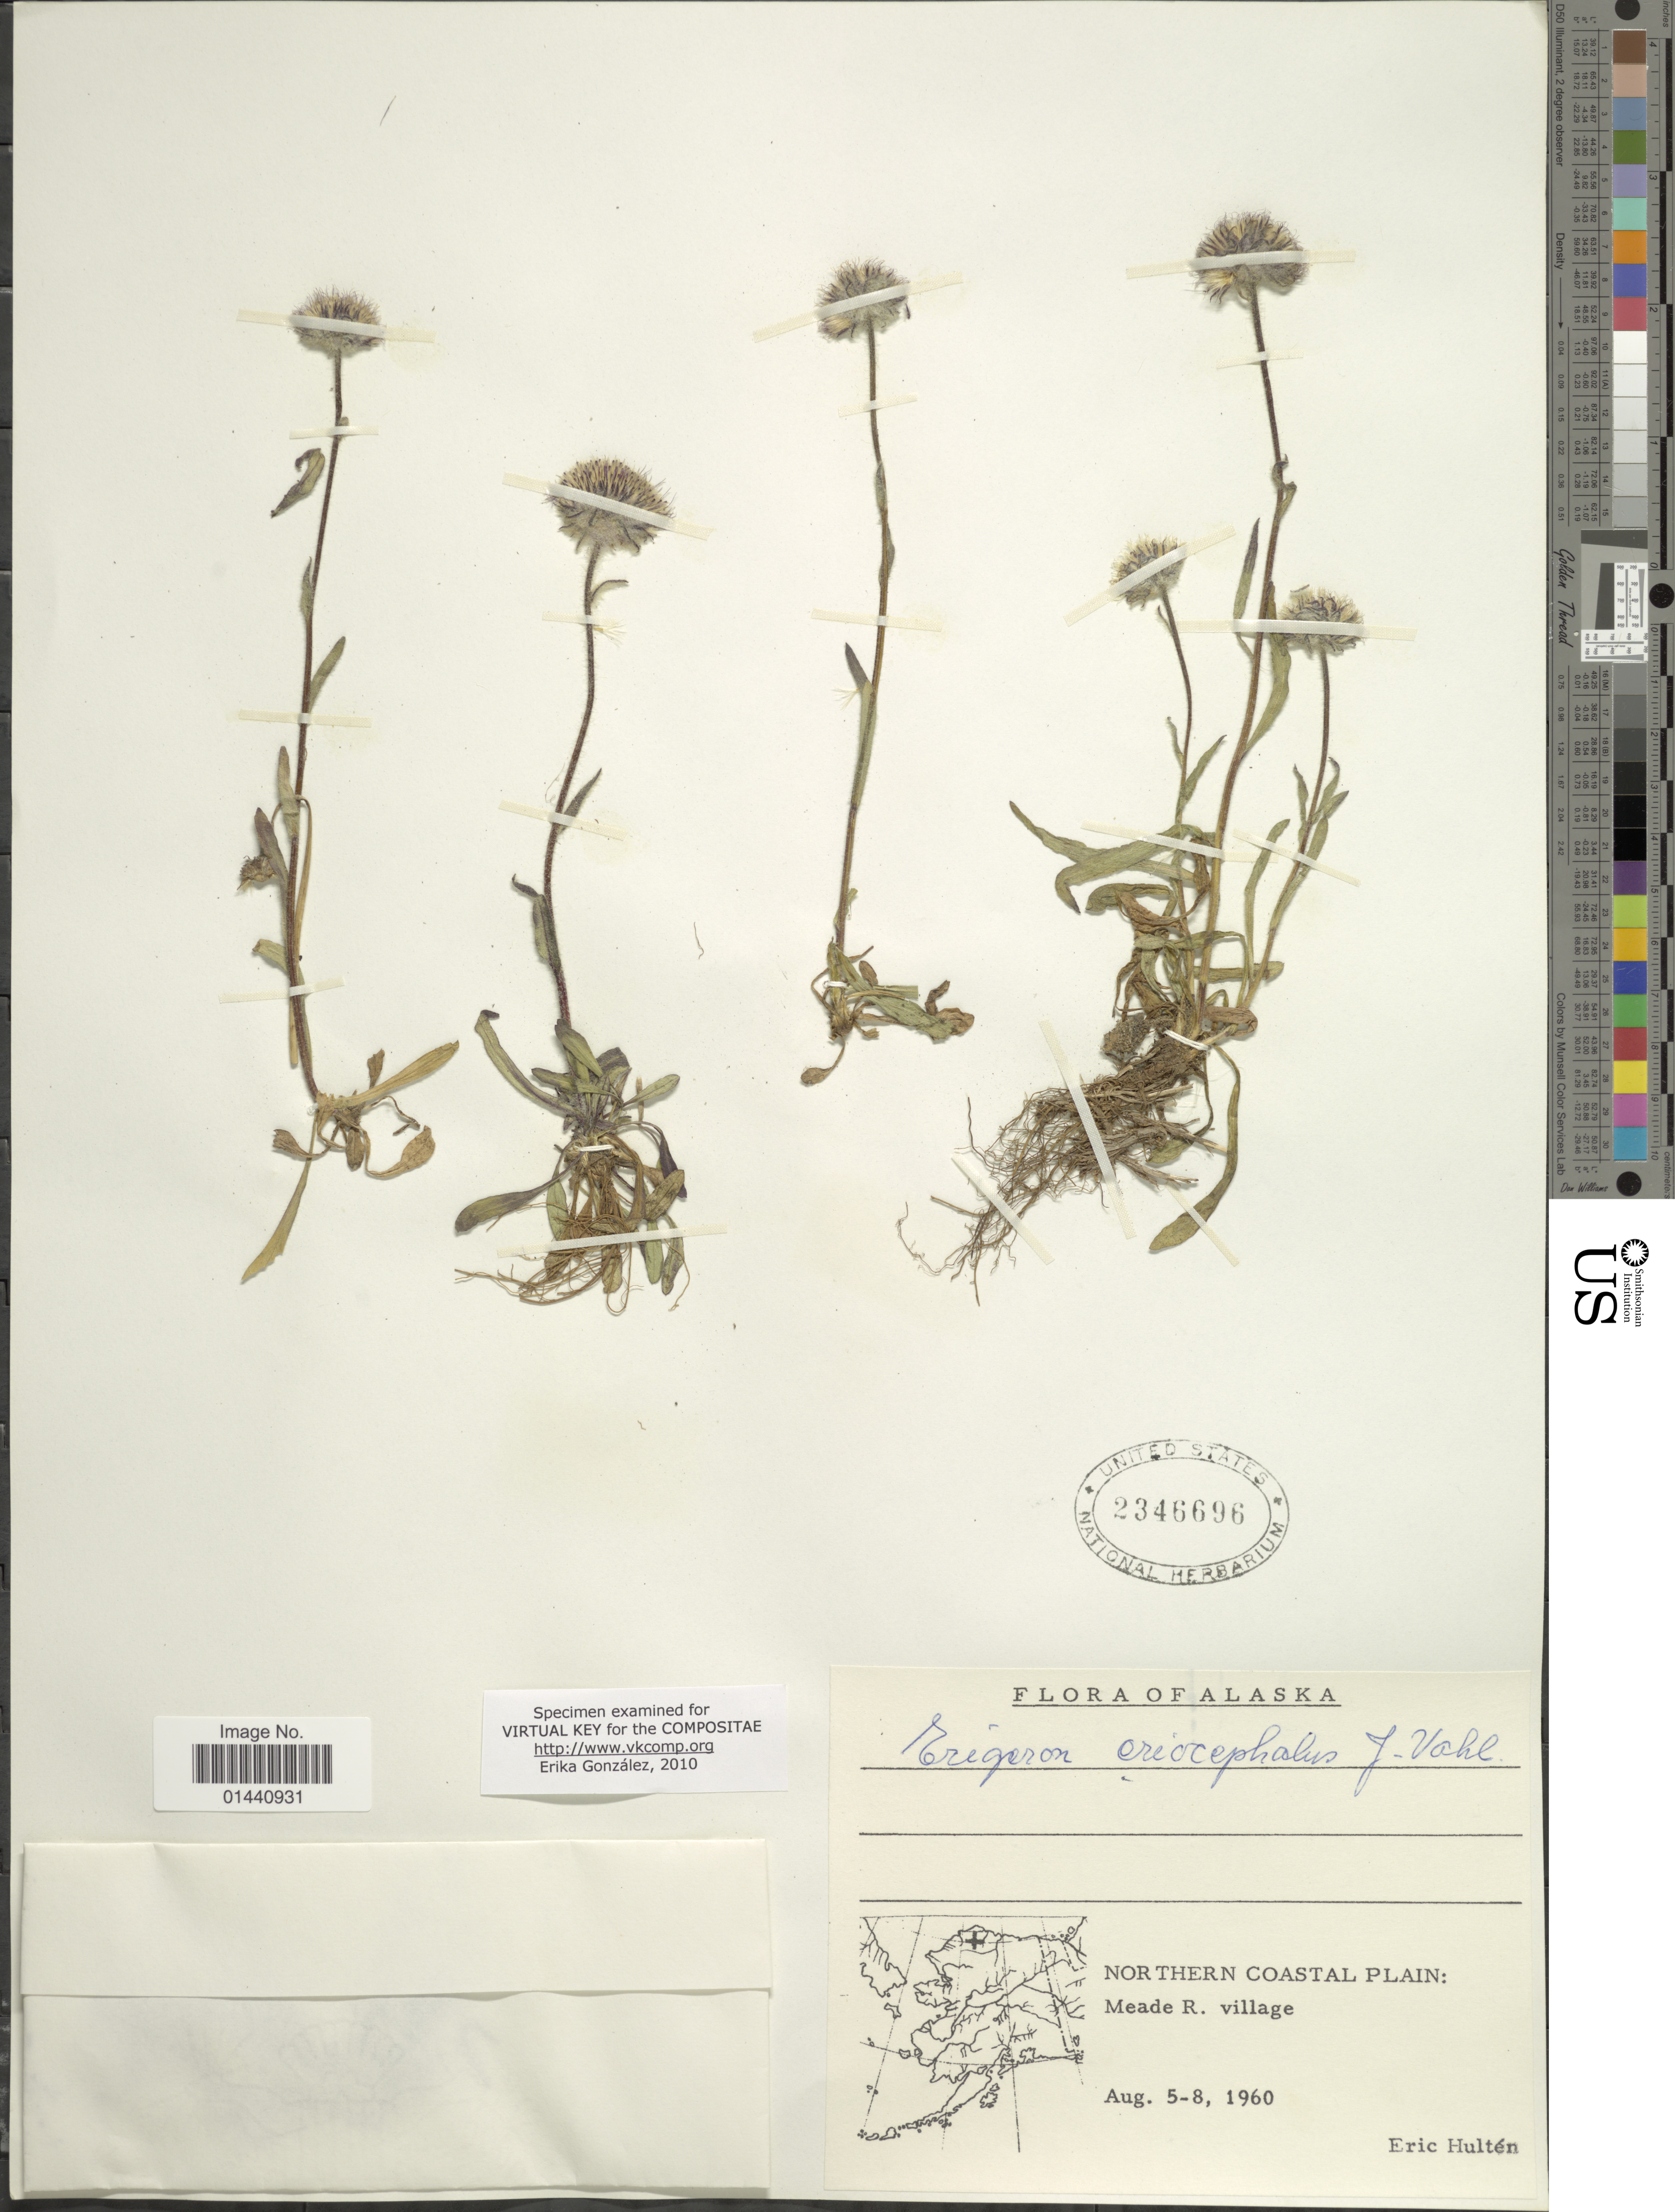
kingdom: Plantae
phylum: Tracheophyta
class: Magnoliopsida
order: Asterales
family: Asteraceae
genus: Erigeron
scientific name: Erigeron eriocephalus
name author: J. Vahl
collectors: E. G. Hultén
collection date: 1960-08-05/1960-08-08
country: United States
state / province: Alaska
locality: Northern Coastal Plain: Meade R. village.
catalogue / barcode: US 2346696